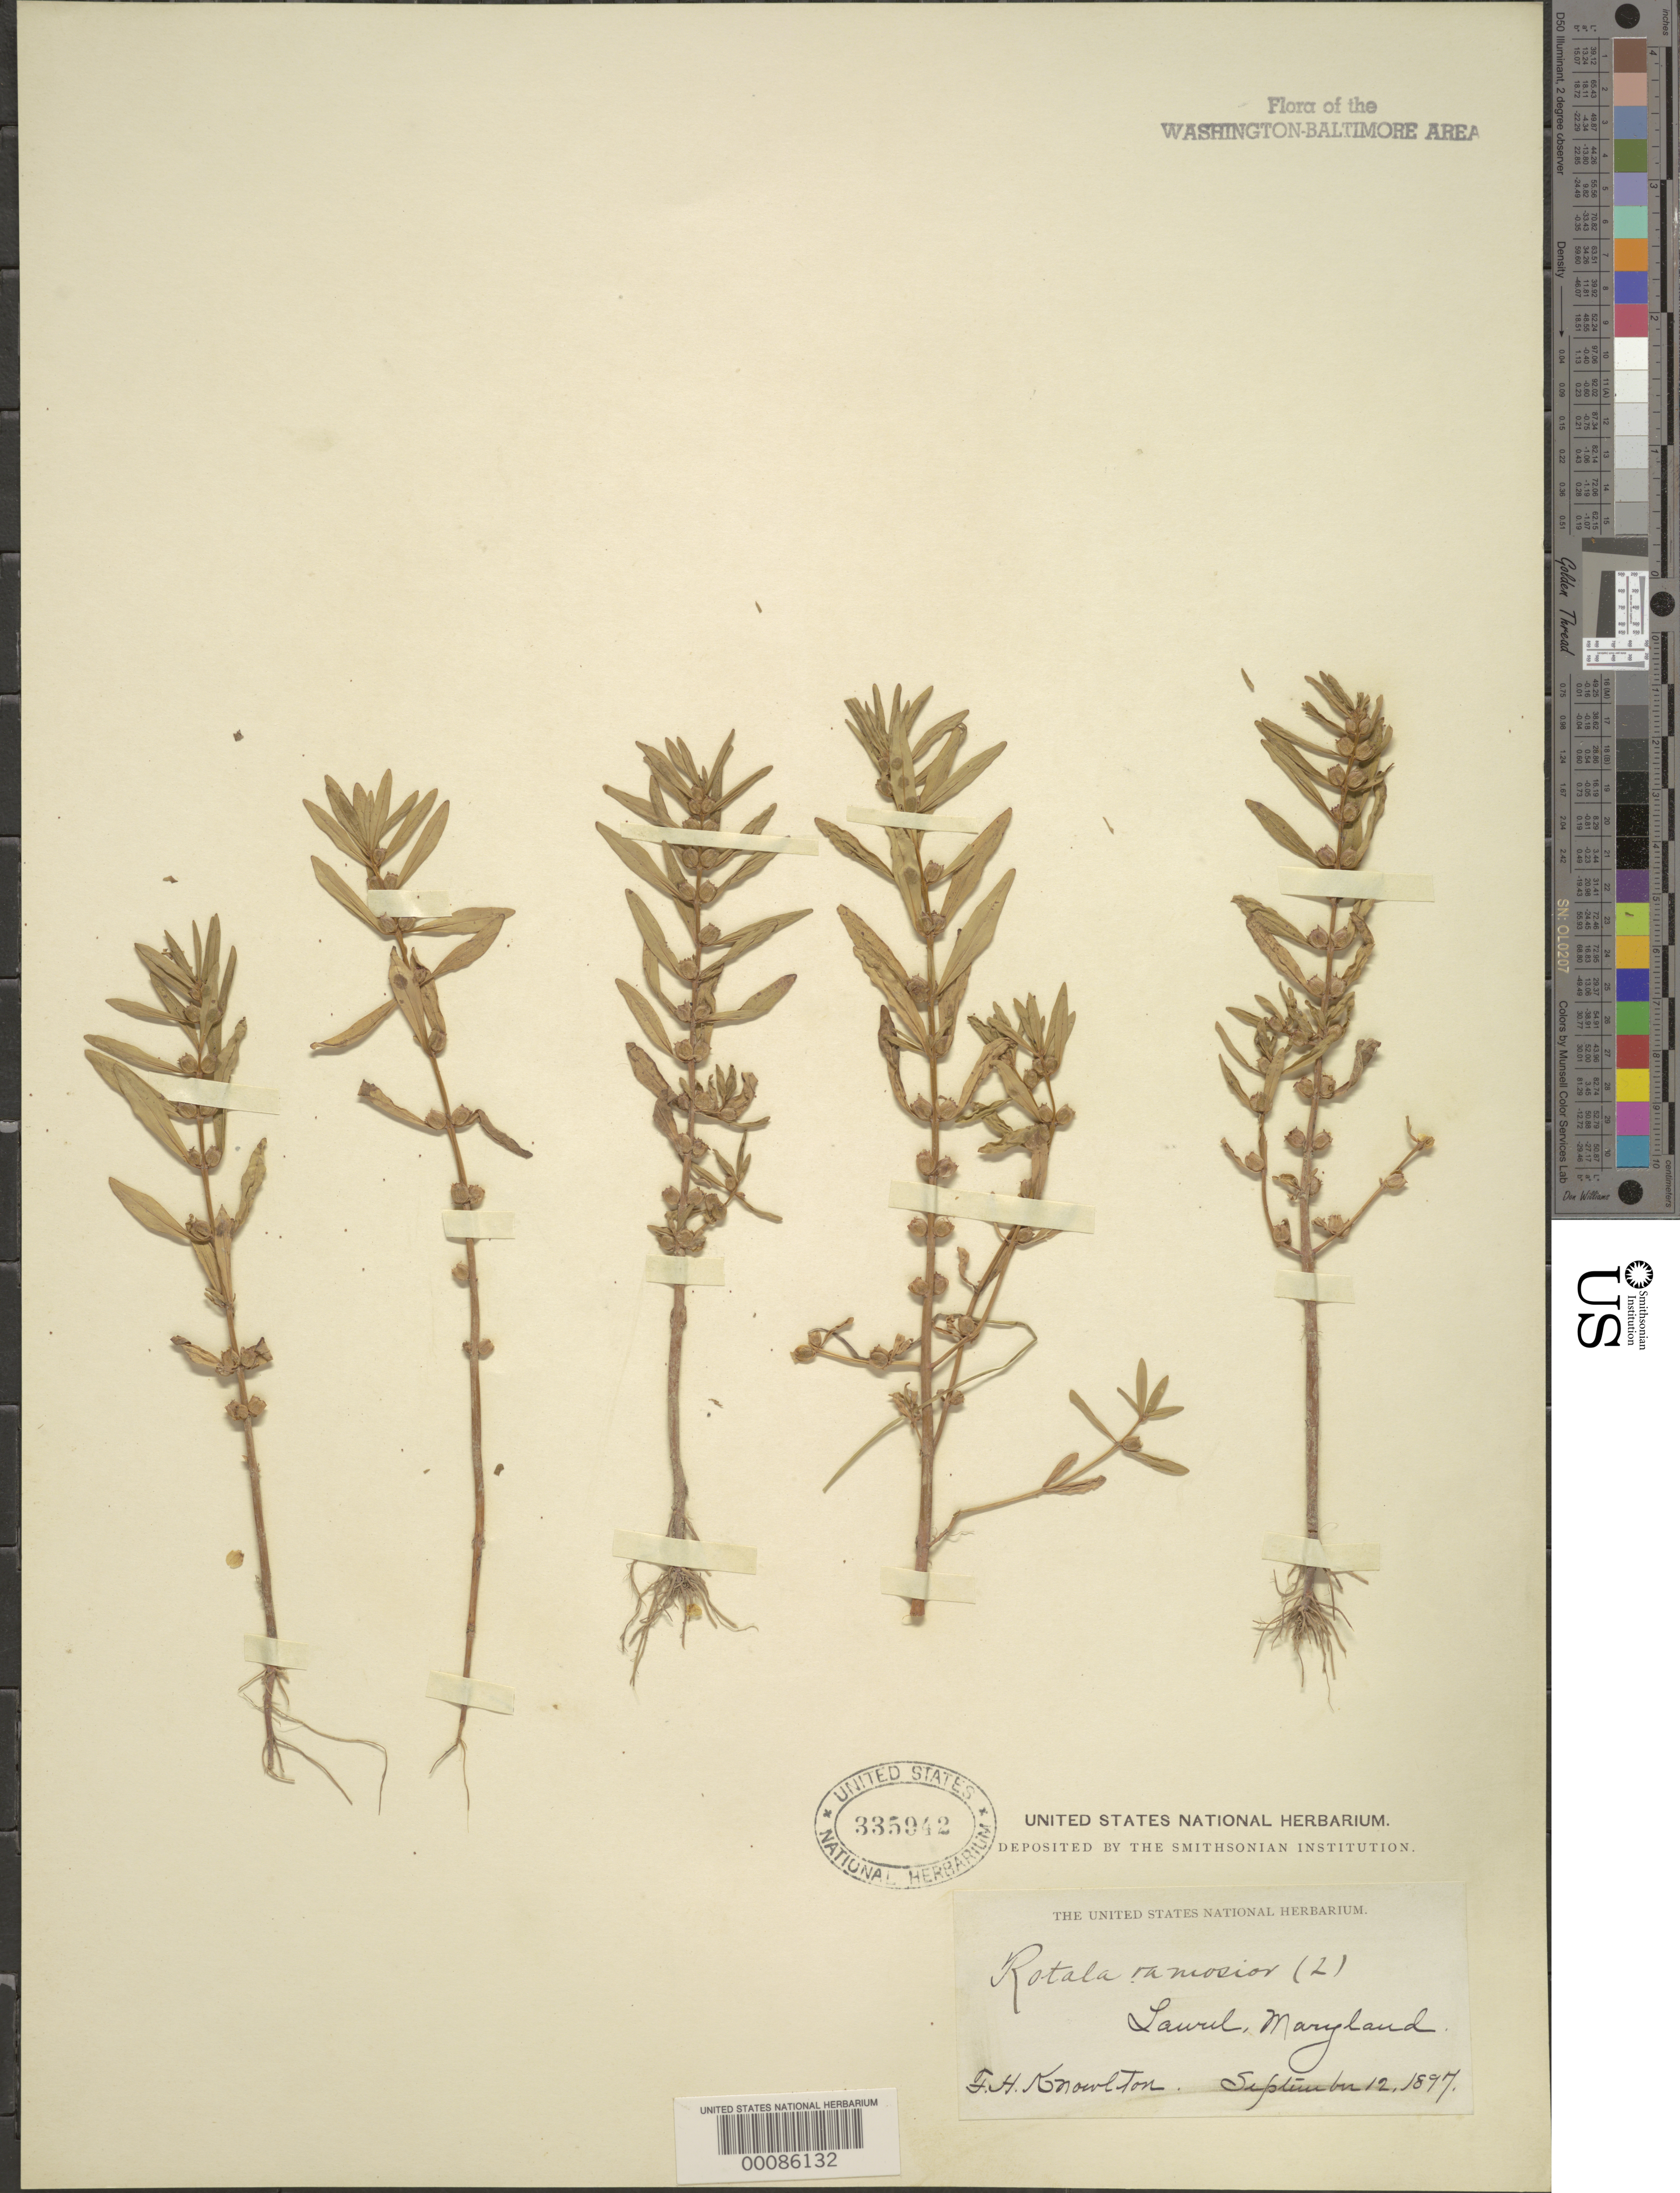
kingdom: Plantae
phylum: Tracheophyta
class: Magnoliopsida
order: Myrtales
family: Lythraceae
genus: Rotala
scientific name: Rotala ramosior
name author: (L.) Koehne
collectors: T. H. Knowlton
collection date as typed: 12 Sep 1897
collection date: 1897-09-12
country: United States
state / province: Maryland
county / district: Prince George's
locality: Laurel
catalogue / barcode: US 335942